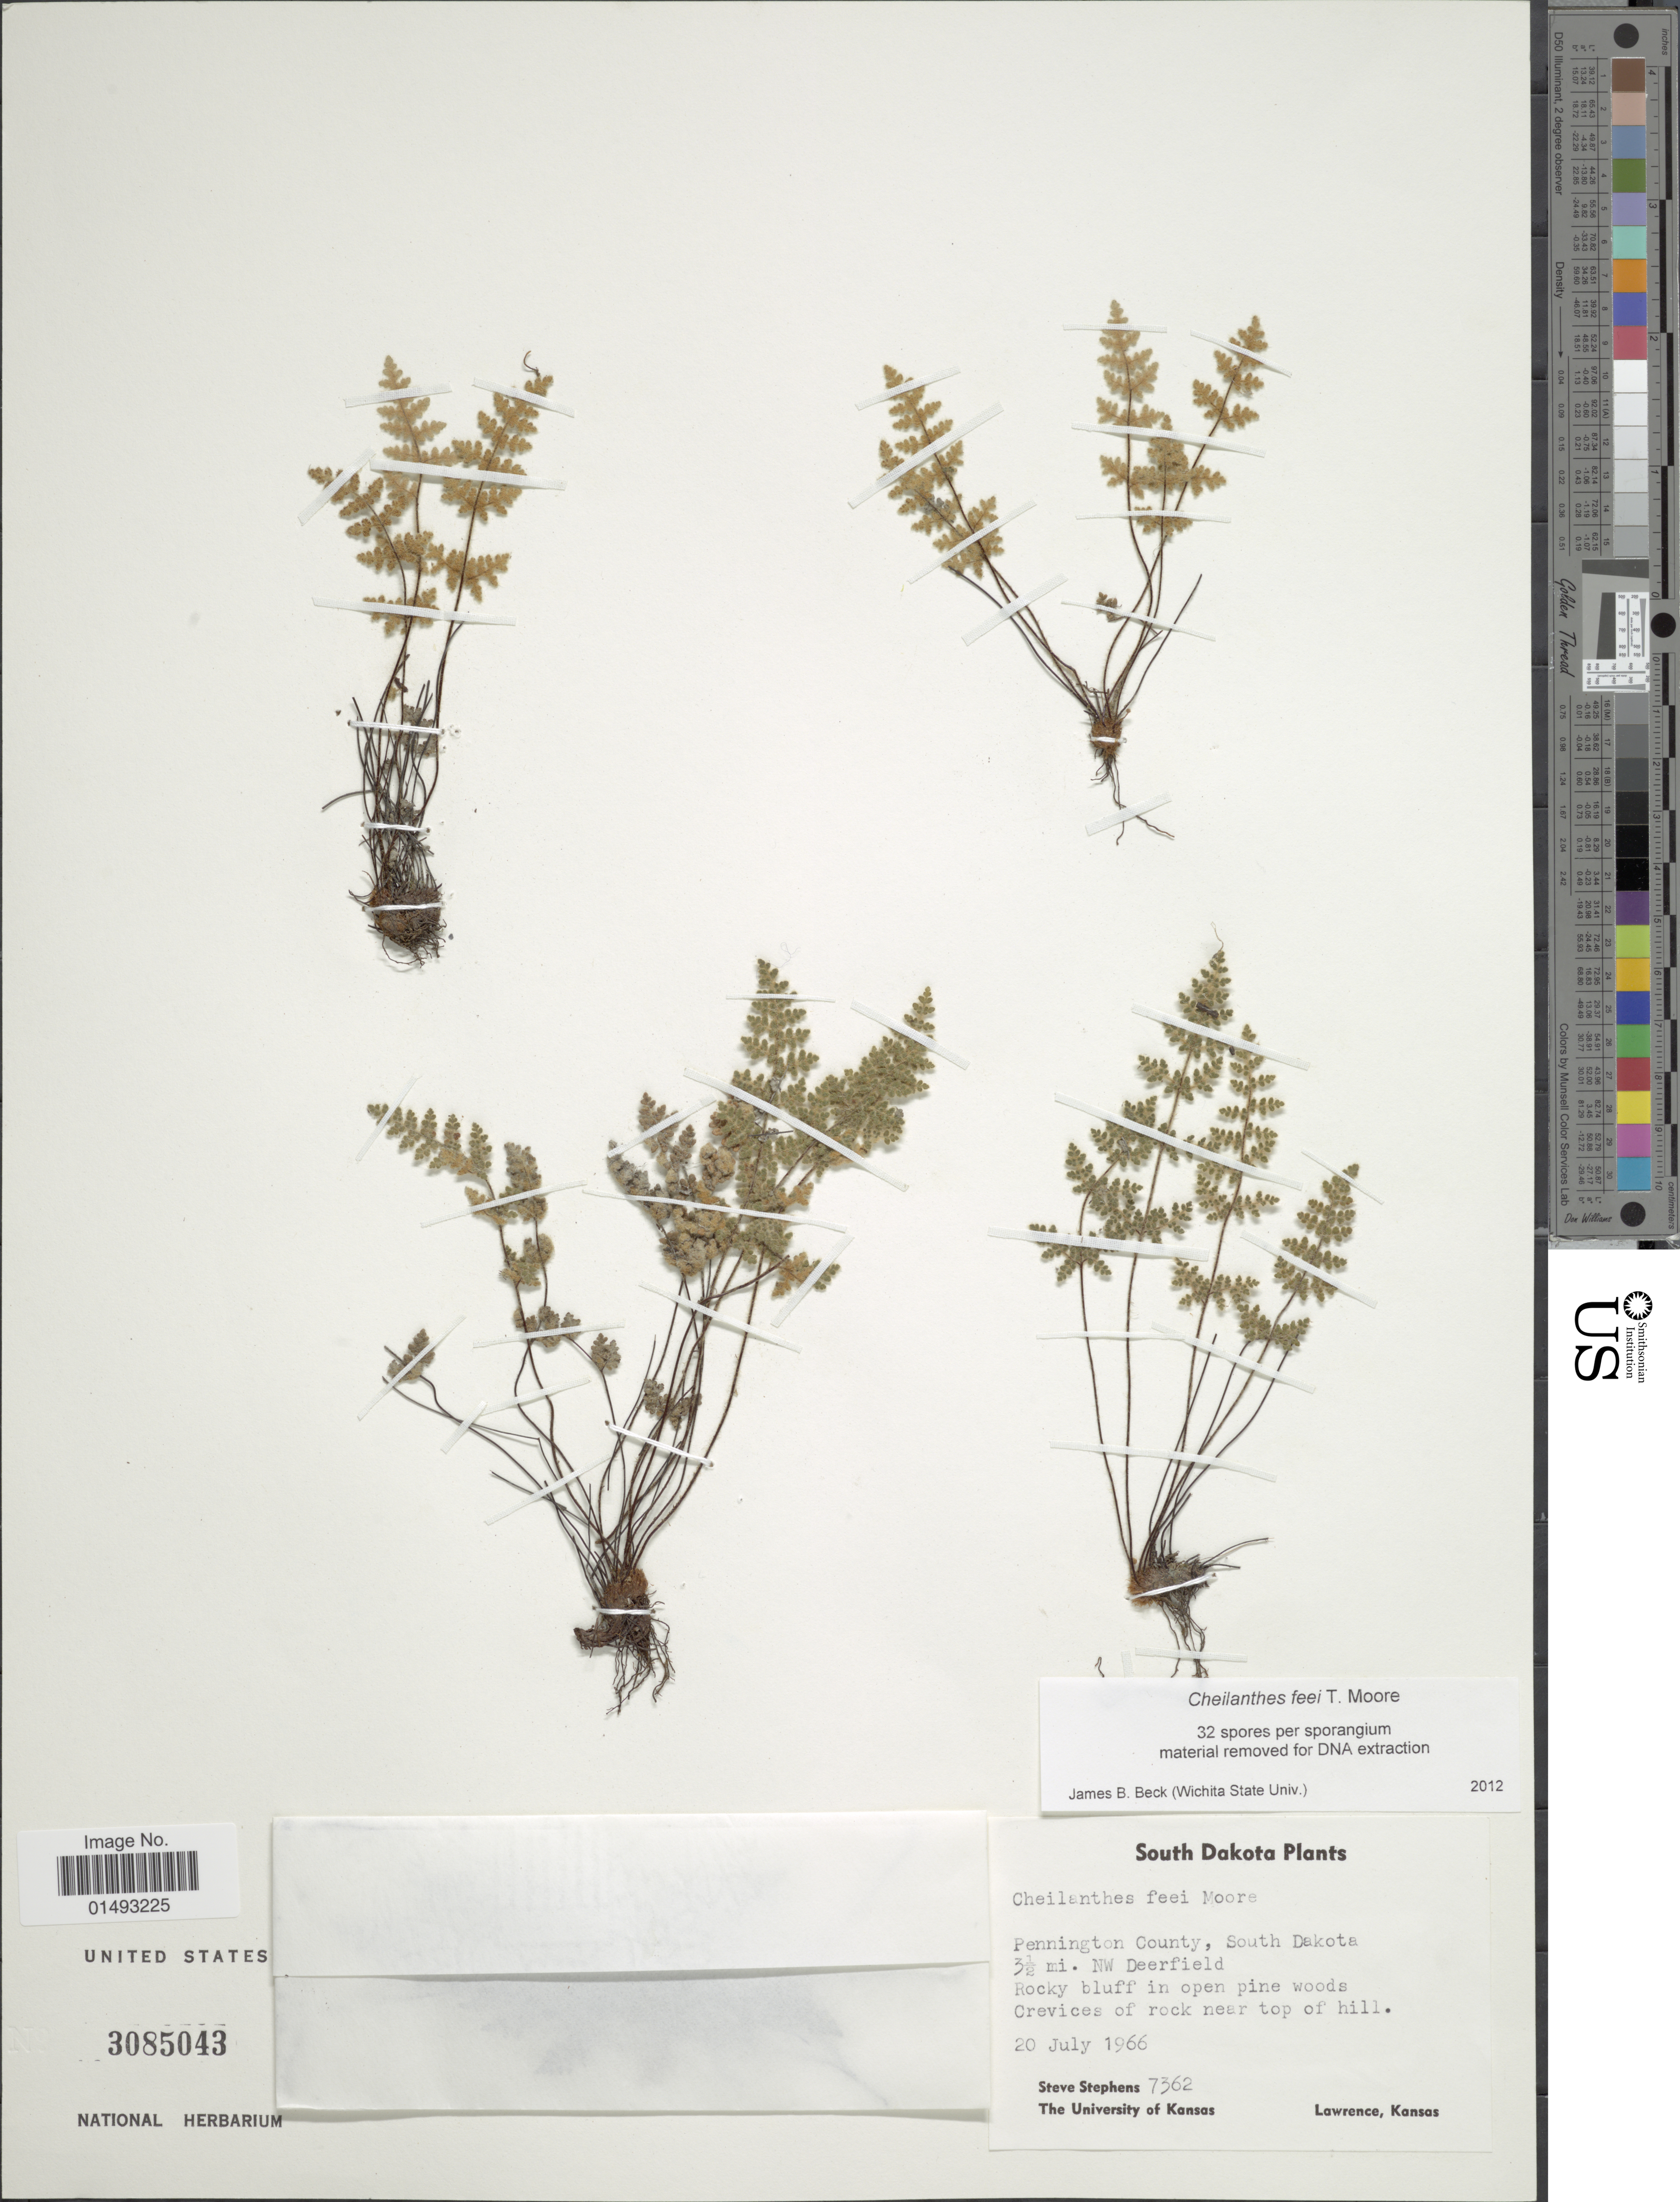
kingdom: Plantae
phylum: Tracheophyta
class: Polypodiopsida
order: Polypodiales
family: Pteridaceae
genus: Myriopteris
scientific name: Myriopteris gracilis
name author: Fée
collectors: S. Stephens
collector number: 7362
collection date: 1966-07-20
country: United States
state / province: South Dakota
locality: Pennington County, 3½ mi. NW Deerfield. Rocky bluff in open pine woods. Crevices of rock near top of hill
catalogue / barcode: US 3085043